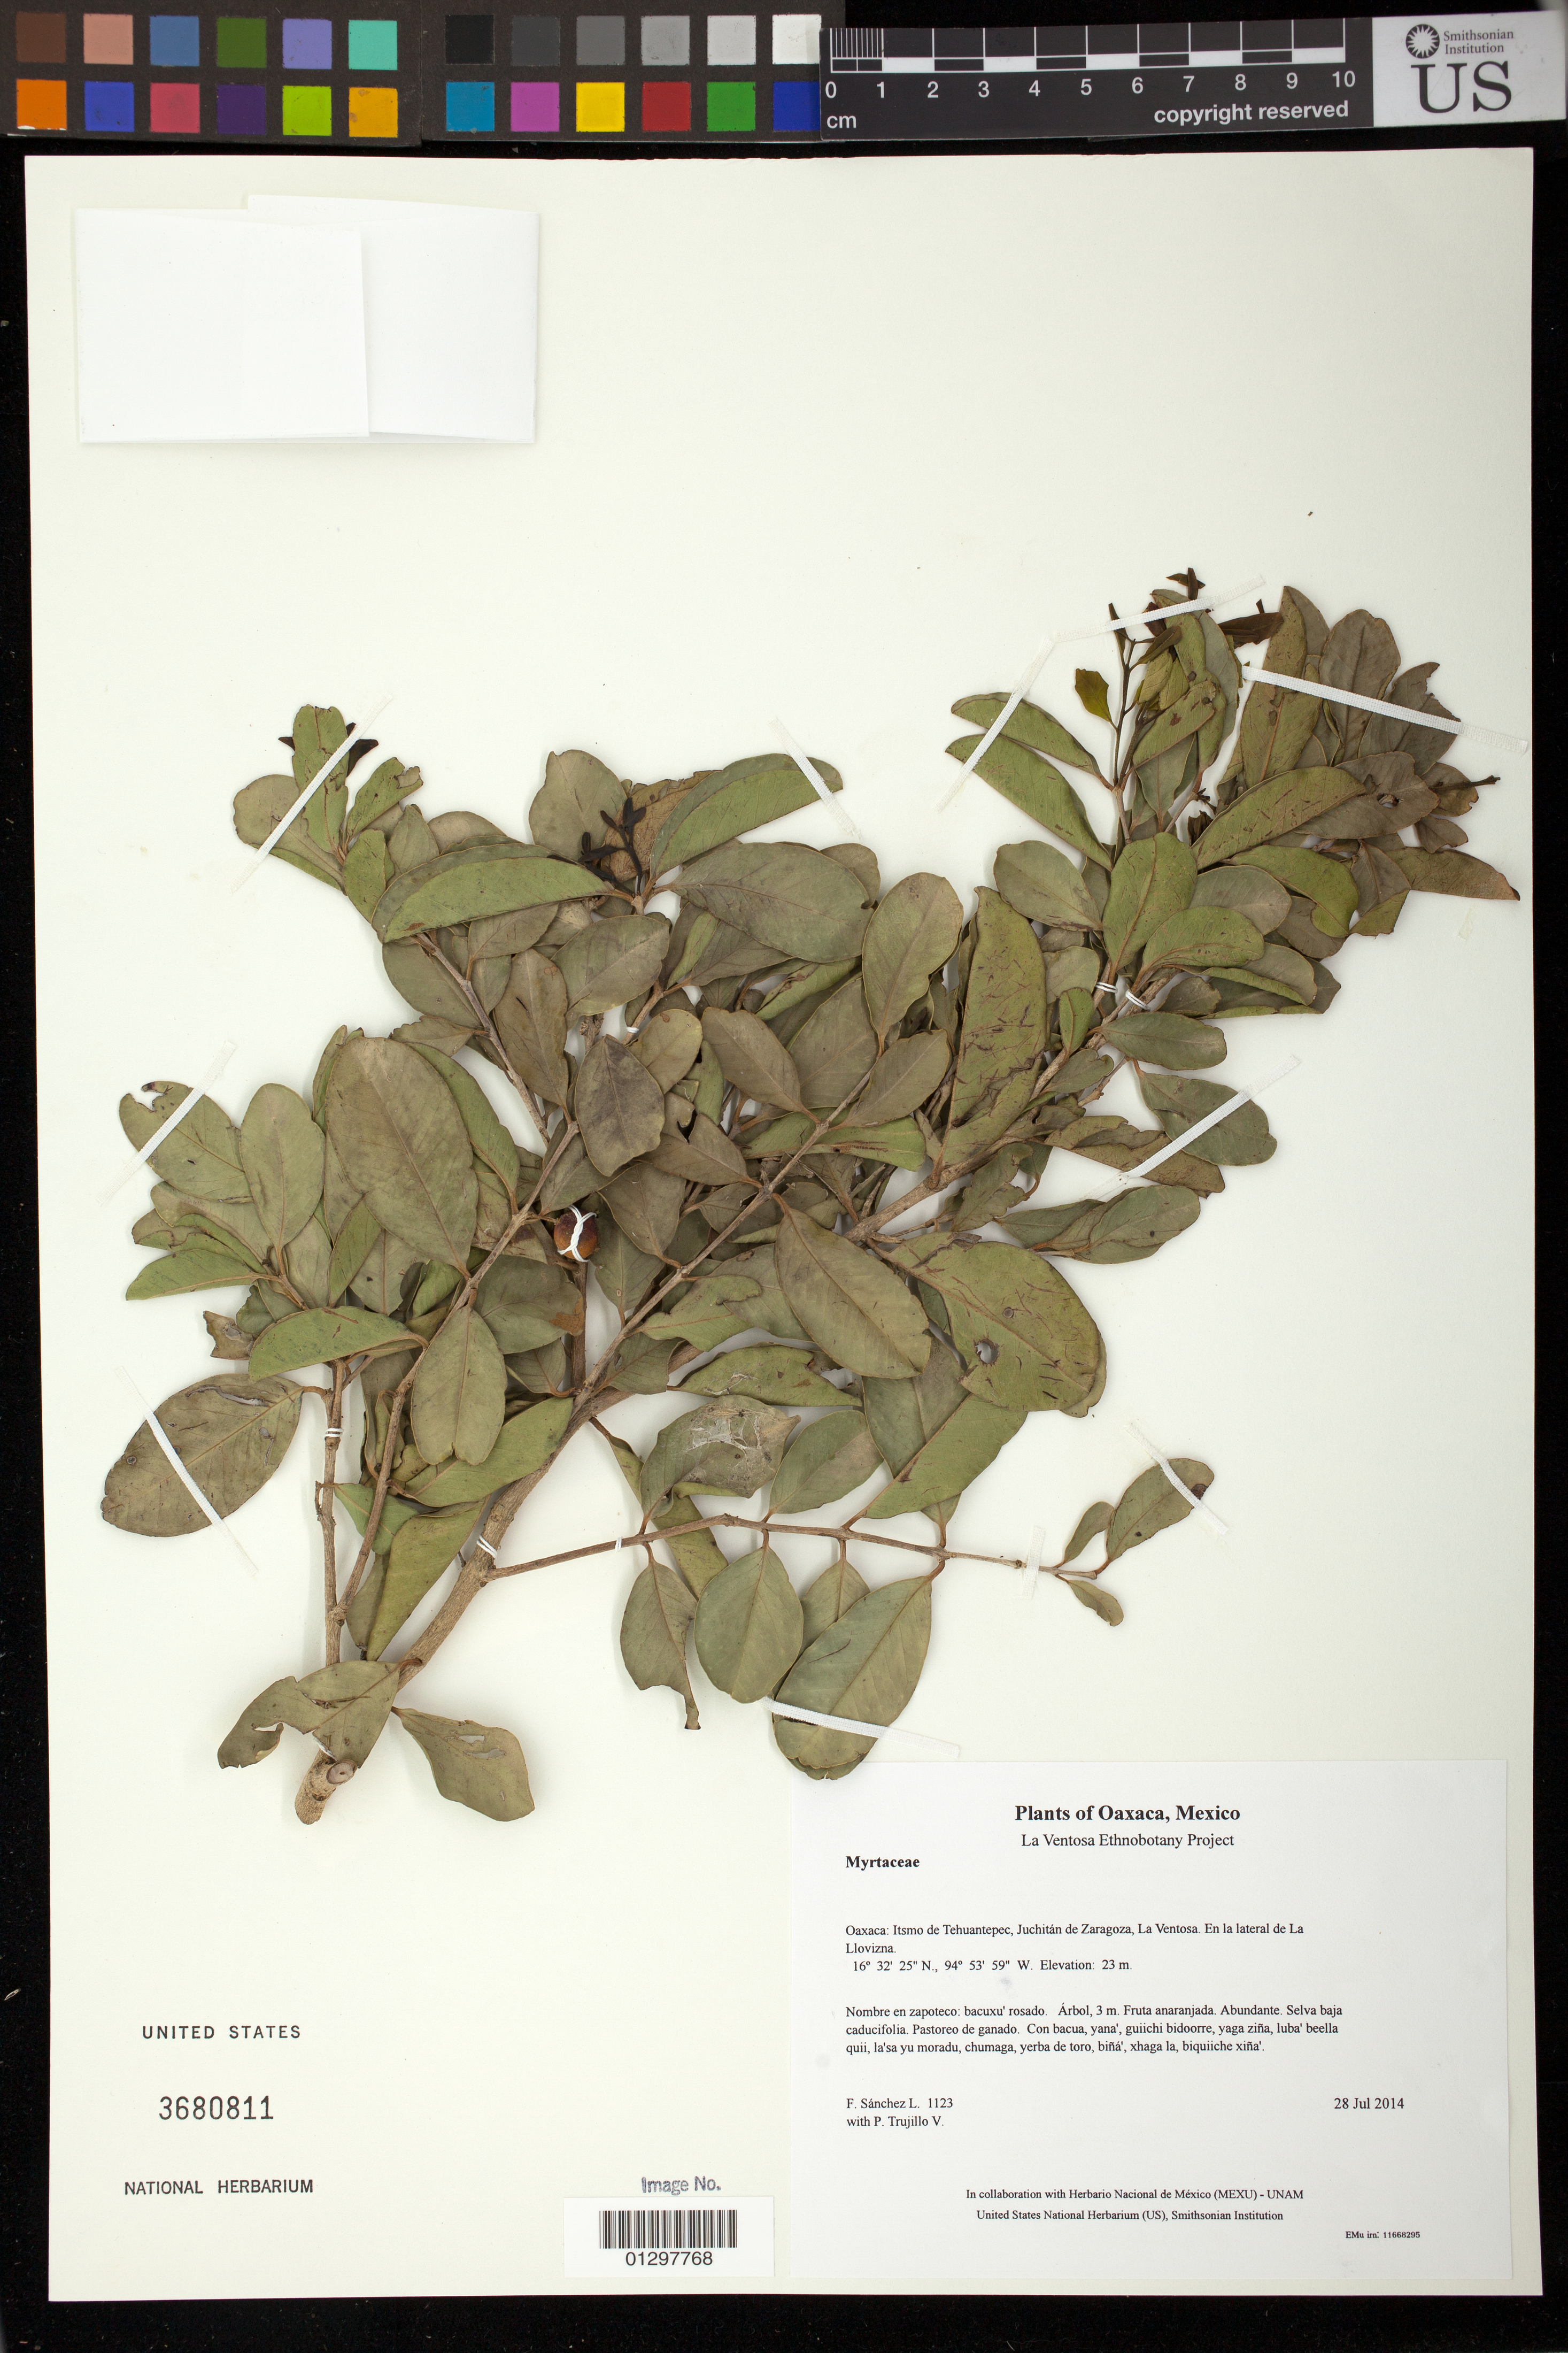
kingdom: Plantae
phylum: Tracheophyta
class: Magnoliopsida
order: Myrtales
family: Myrtaceae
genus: Eugenia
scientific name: Eugenia sp.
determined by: Velasco G., Kenia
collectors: F. Sánchez L. & P. Trujillo V.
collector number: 1123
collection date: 2014-07-28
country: Mexico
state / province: Oaxaca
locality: Itsmo de Tehuantepec, Juchitán de Zaragoza, La Ventosa. En la lateral de La Llovizna.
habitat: Selva baja caducifolia. Pastoreo de ganado.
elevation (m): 23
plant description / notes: JEBOT, MEXU, SERO, US; Yaga. 3 m. Cuaananaxhi biguitu. Stale.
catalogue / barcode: US 3680811